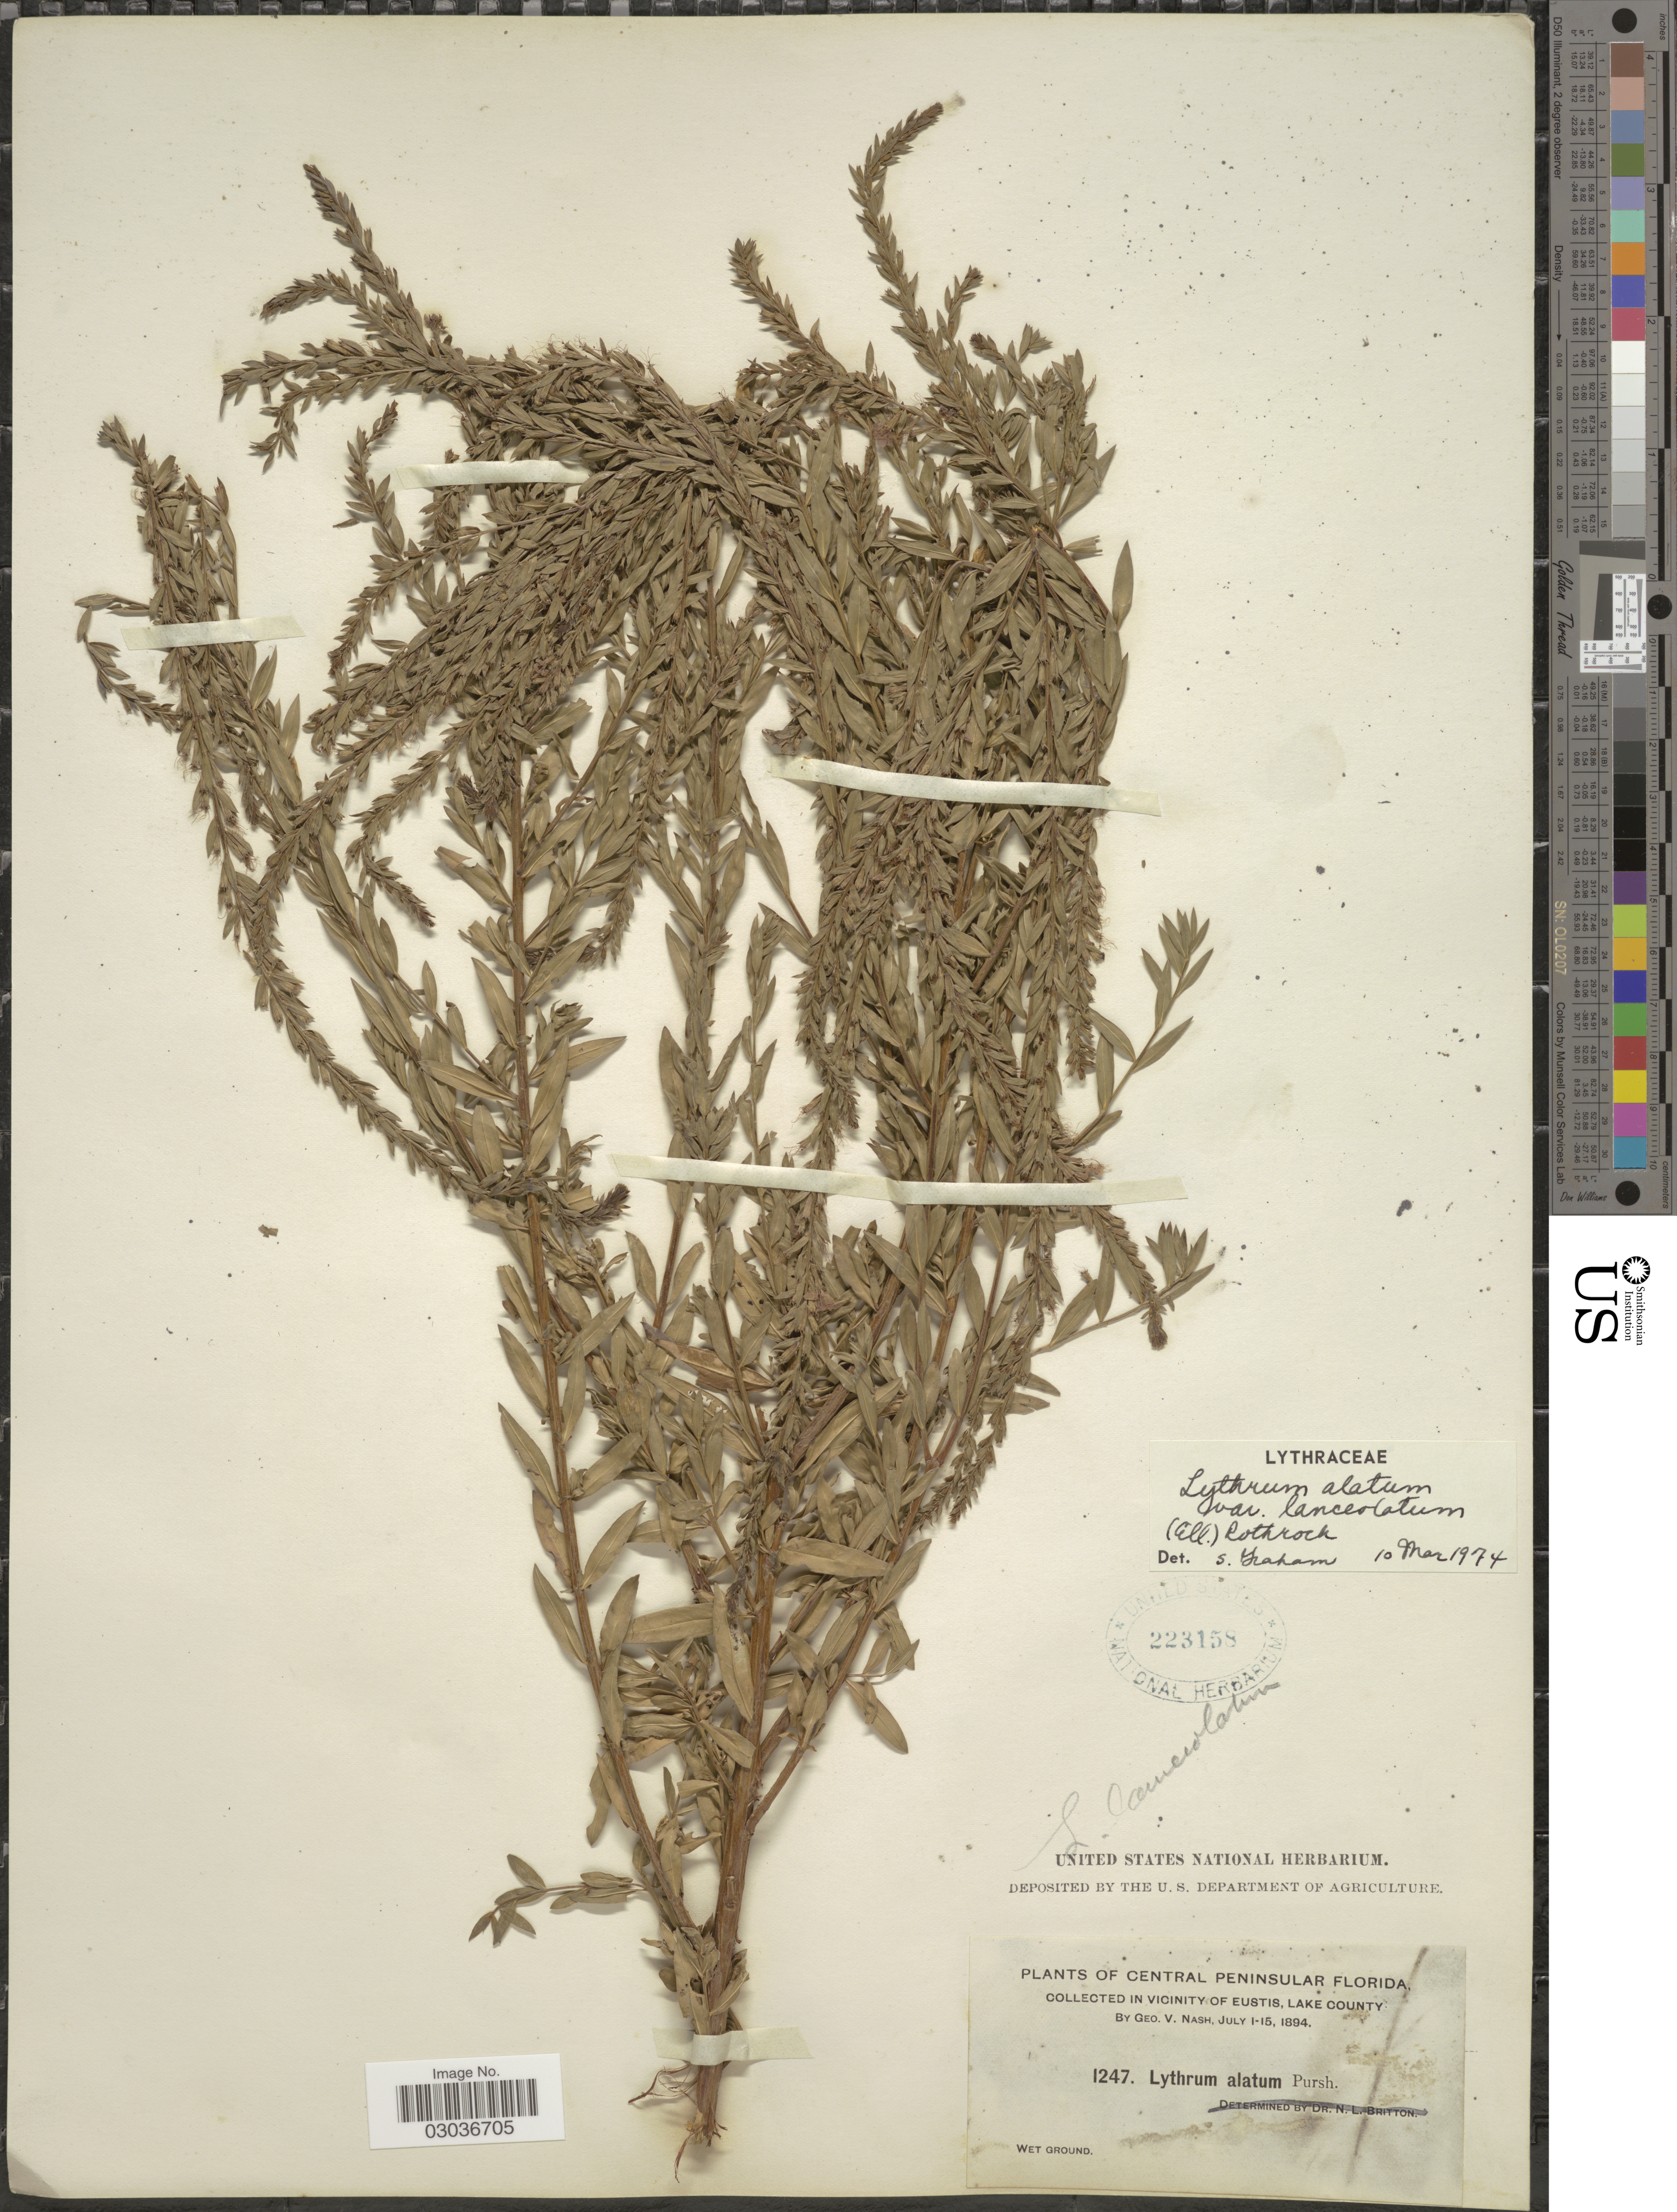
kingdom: Plantae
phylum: Tracheophyta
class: Magnoliopsida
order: Myrtales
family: Lythraceae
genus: Lythrum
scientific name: Lythrum alatum var. lanceolatum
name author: (Elliott) A. Gray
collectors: G. V. Nash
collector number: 1247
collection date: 1894-07-01/1894-07-15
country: United States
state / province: Florida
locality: Central Peninsular Florida, Collected in the vicinity of Eustis, Lake County.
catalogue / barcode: US 223158